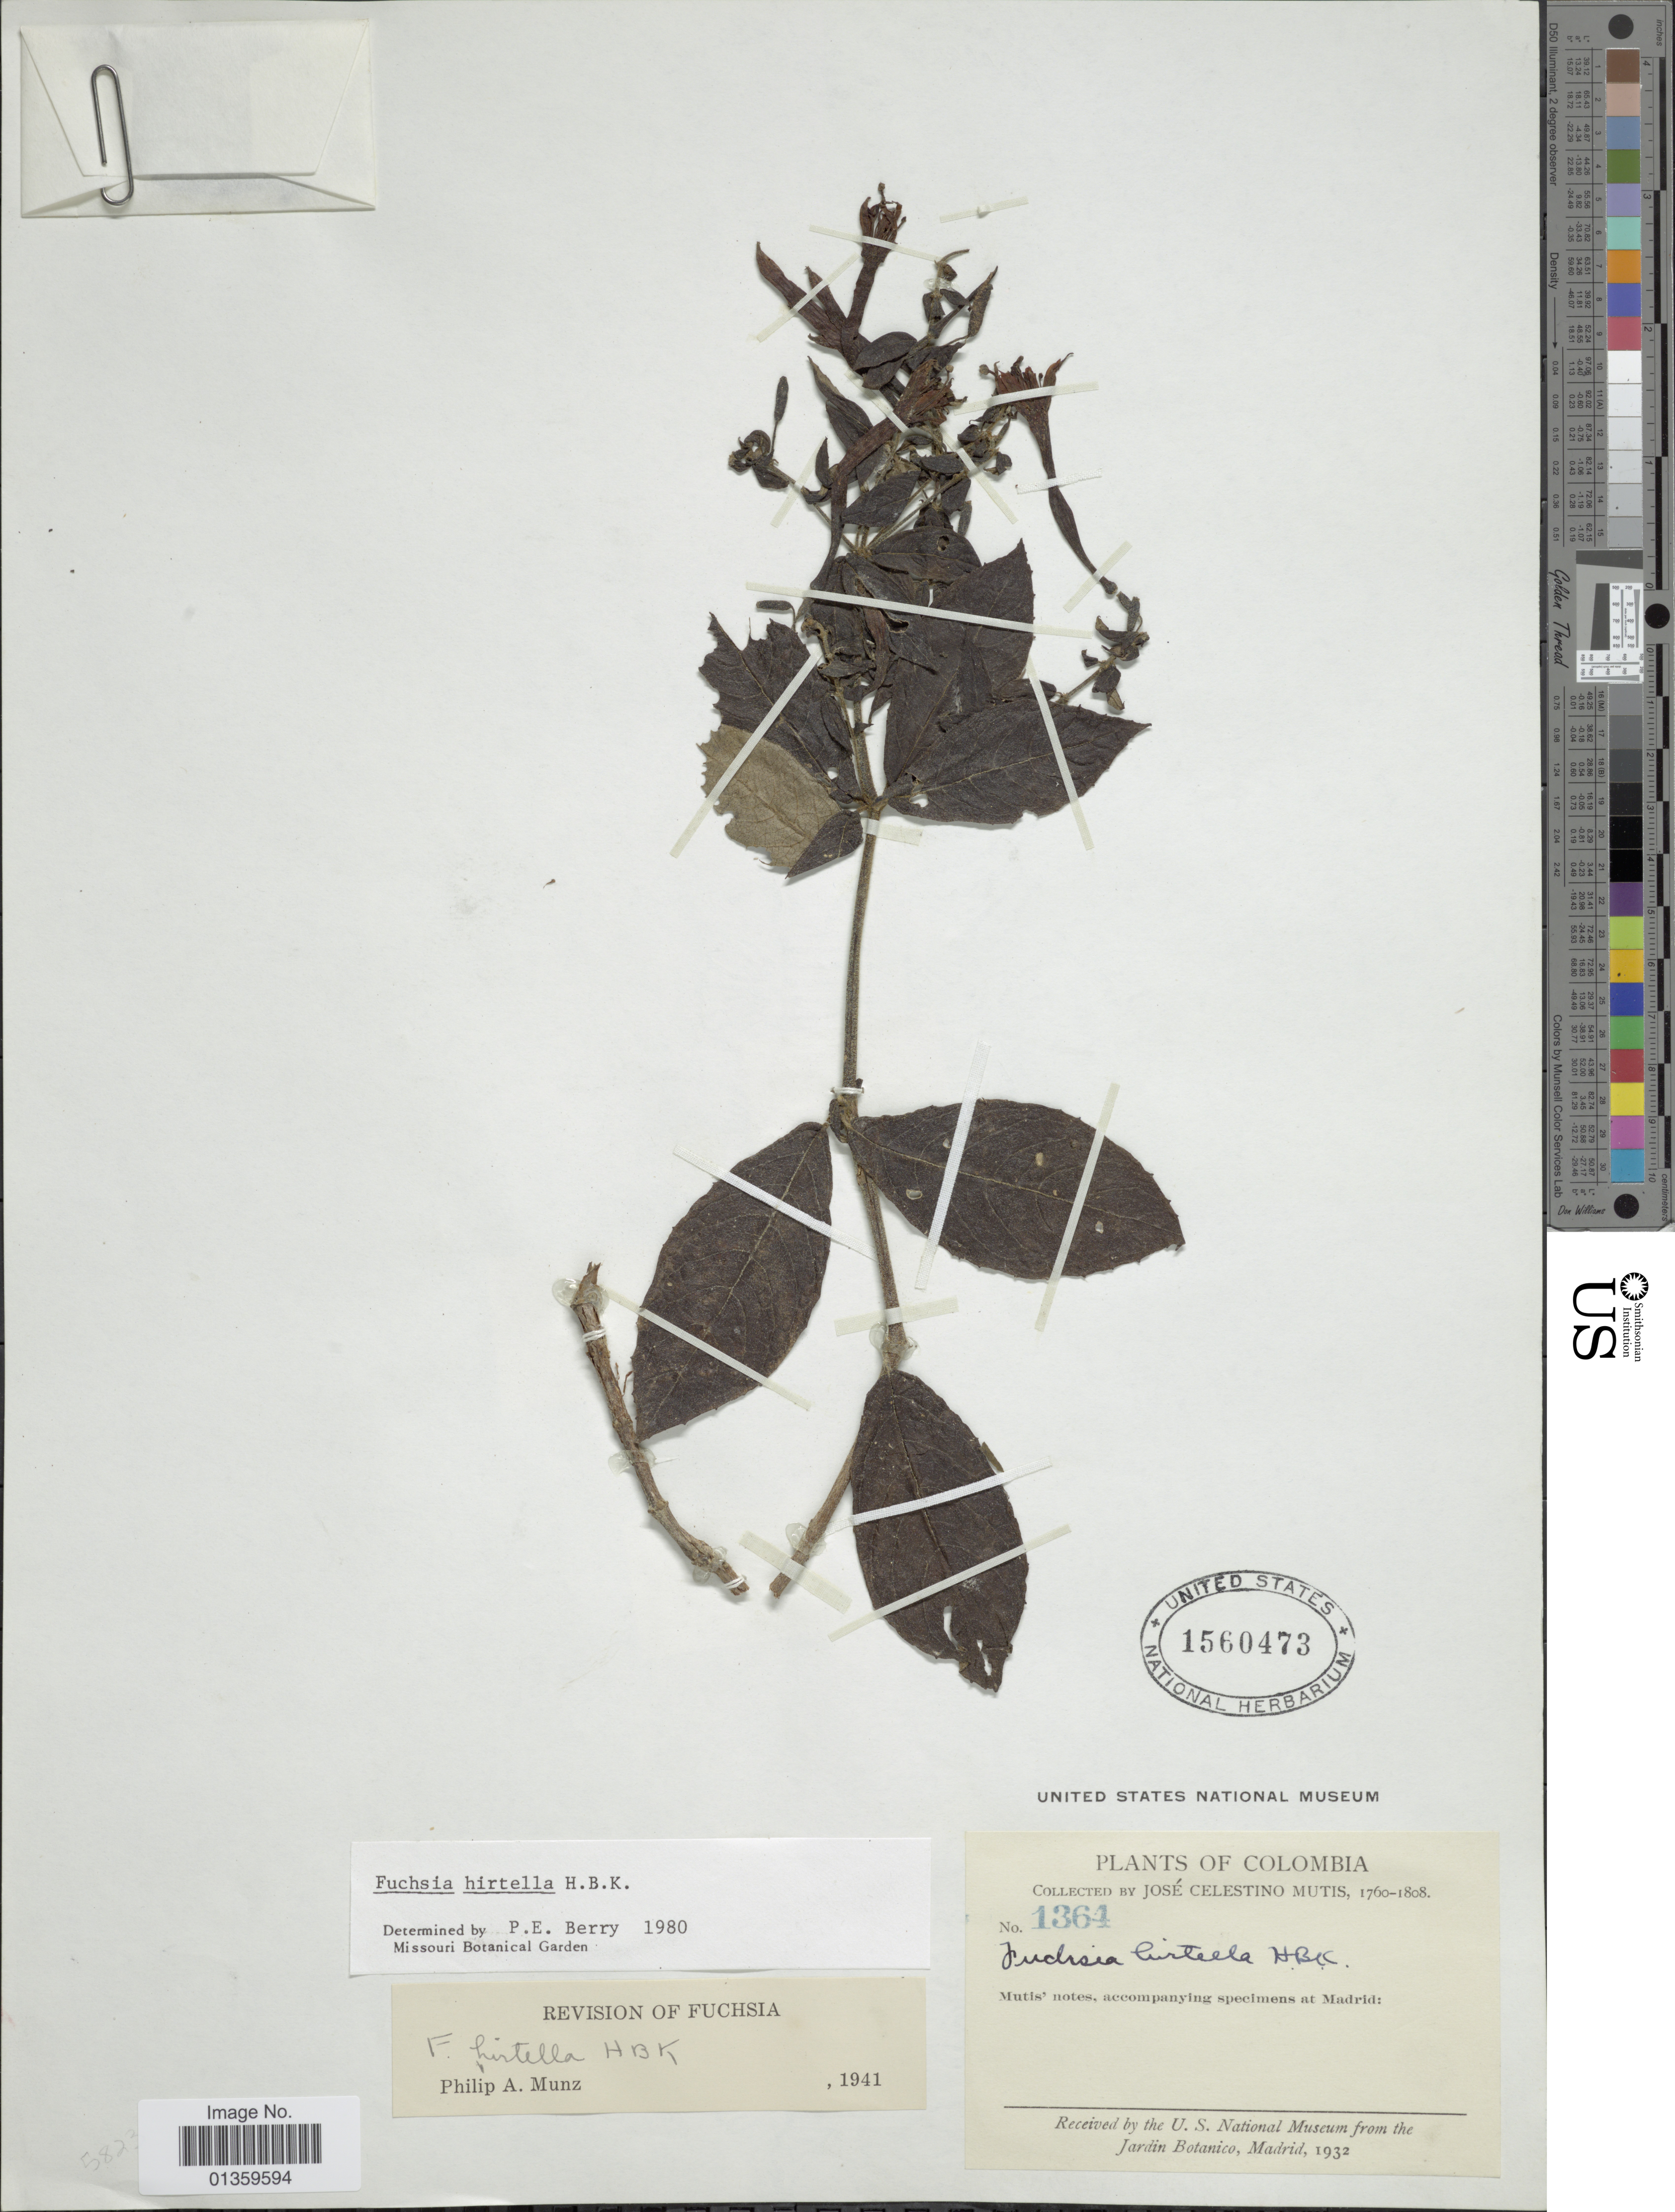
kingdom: Plantae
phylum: Tracheophyta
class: Magnoliopsida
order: Myrtales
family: Onagraceae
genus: Fuchsia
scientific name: Fuchsia hirtella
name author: Kunth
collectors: J. C. B. Mutis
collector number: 1364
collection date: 1760/1808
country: Colombia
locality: Madrid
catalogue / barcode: US 1560473